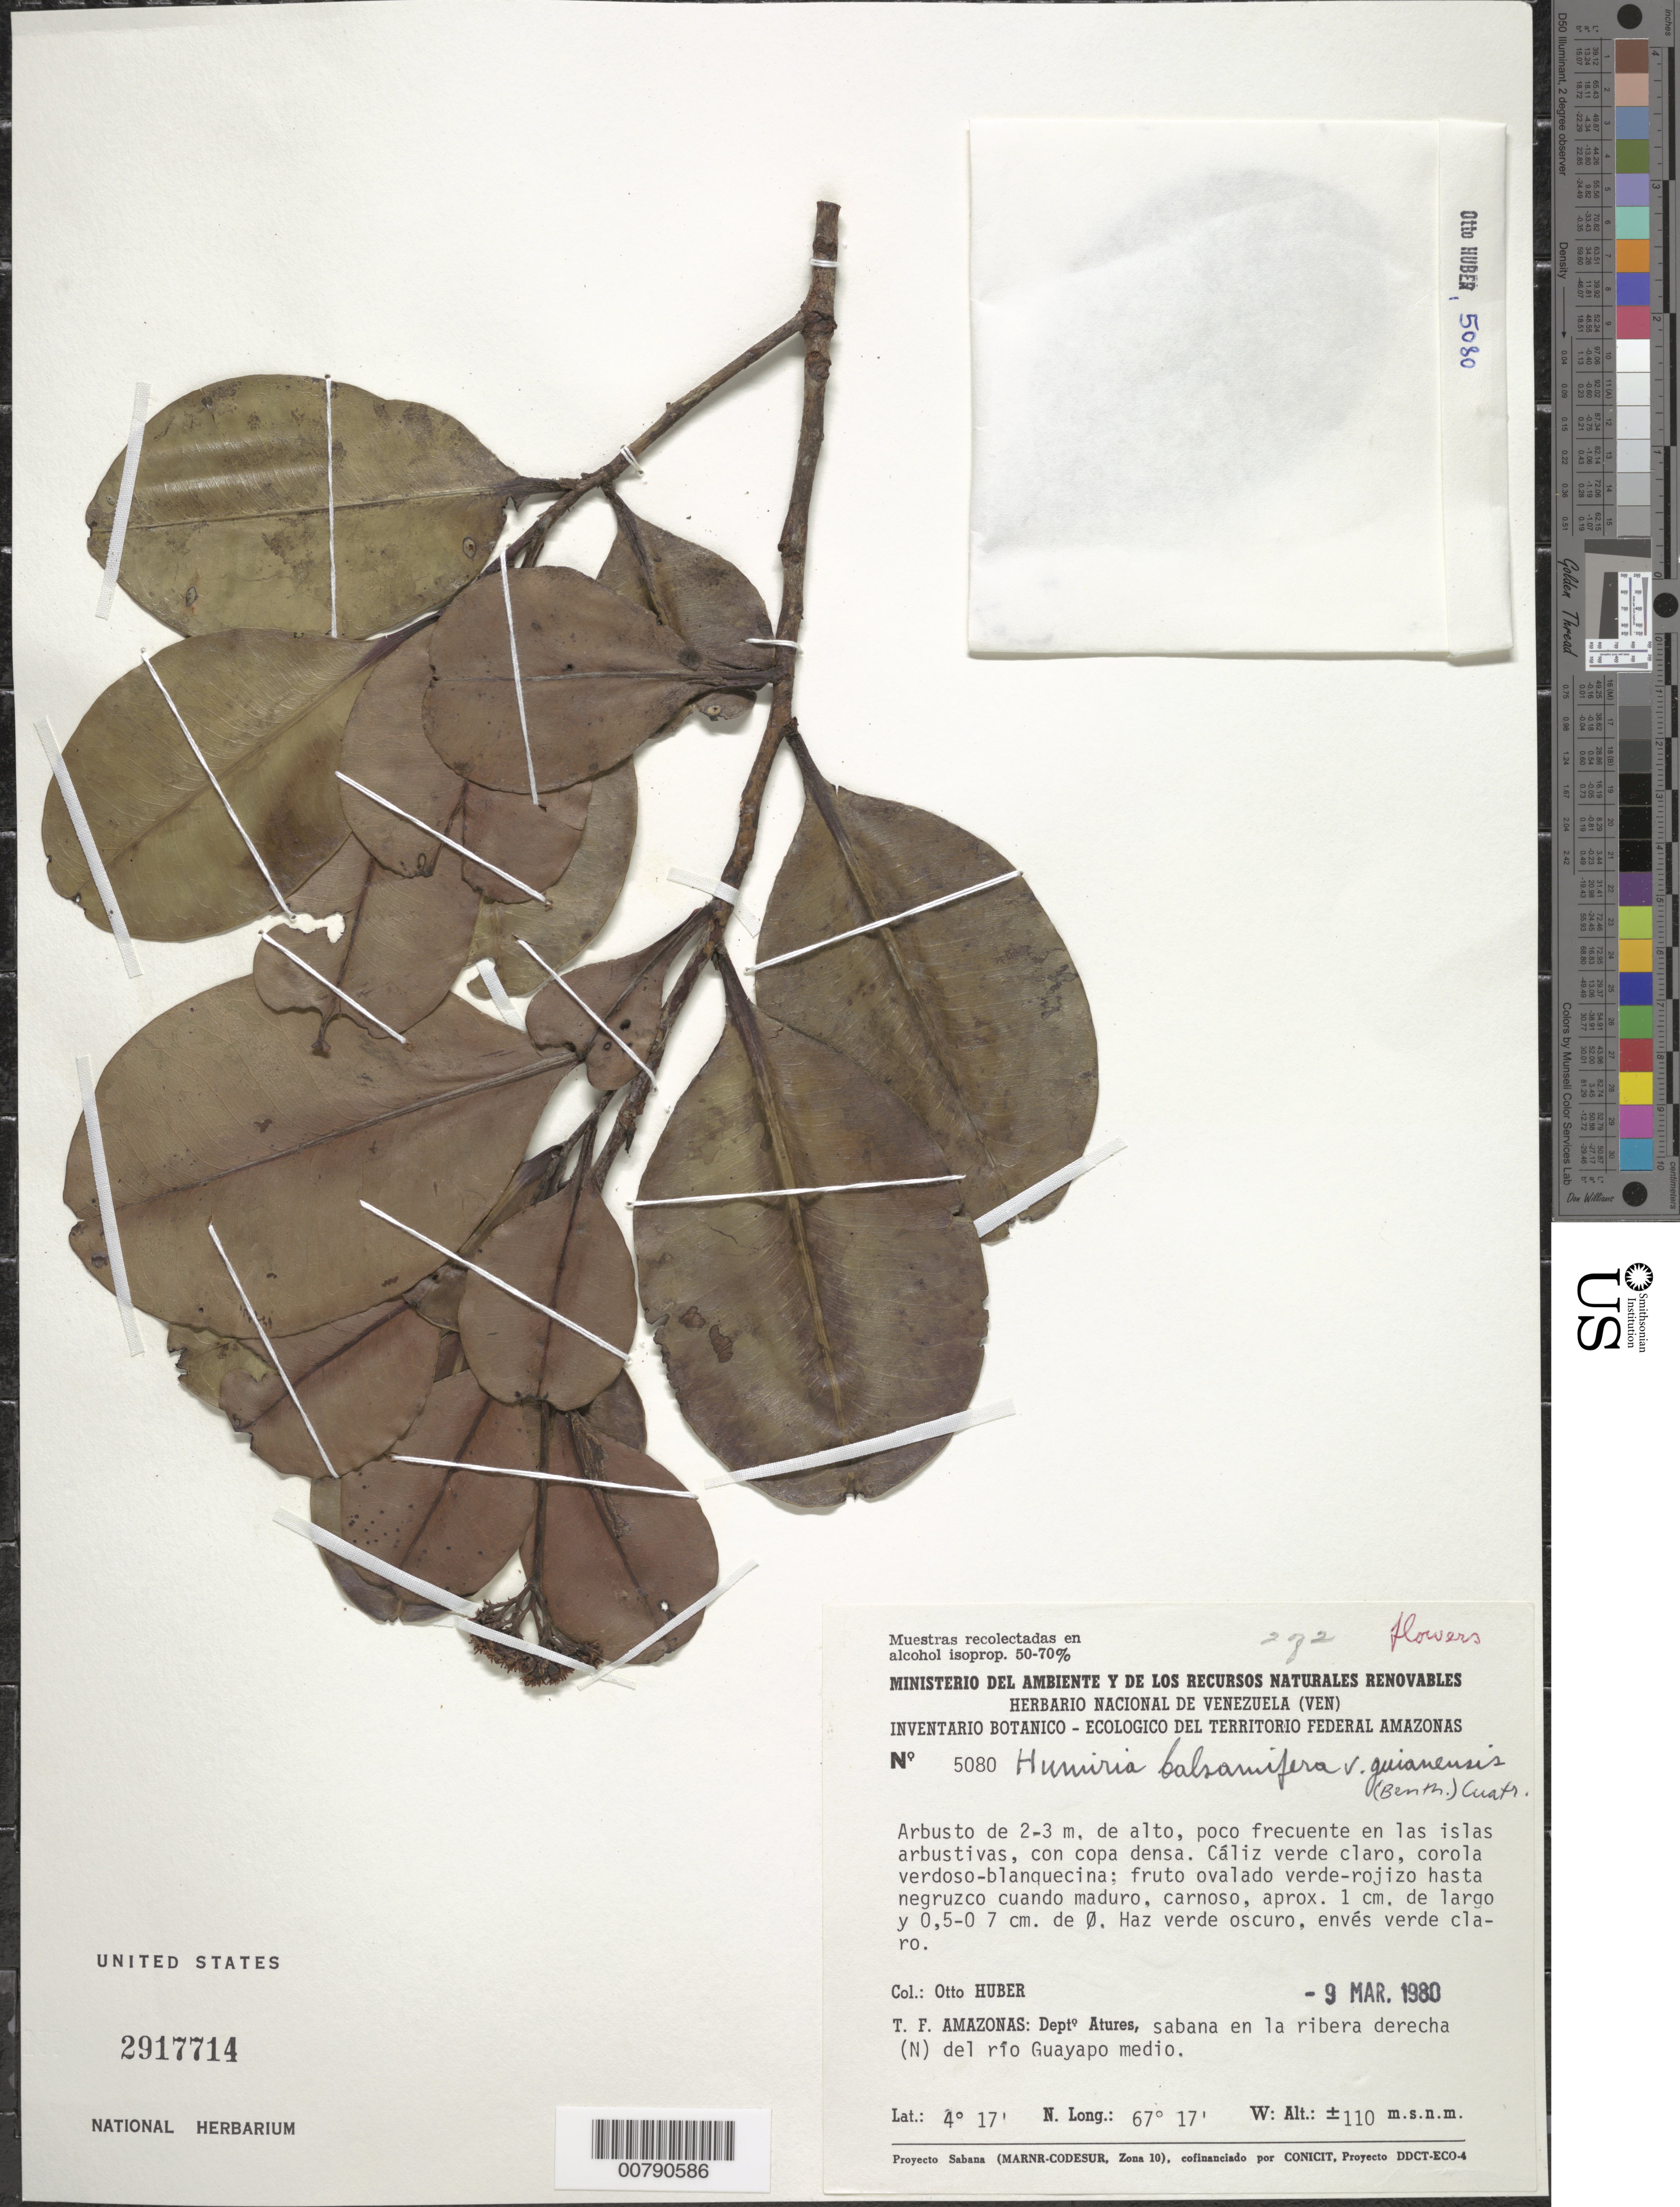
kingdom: Plantae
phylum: Tracheophyta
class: Magnoliopsida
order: Malpighiales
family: Humiriaceae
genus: Humiria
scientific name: Humiria balsamifera var. guianensis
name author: (Benth.) Cuatrec.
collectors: O. Huber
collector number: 5080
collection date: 1980-03-09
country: Venezuela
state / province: Amazonas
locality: T. F. Amazonas: Depto Atures, sabana en al ribera derecha (N) del río Guayapo medio.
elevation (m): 110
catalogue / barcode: US 2917714